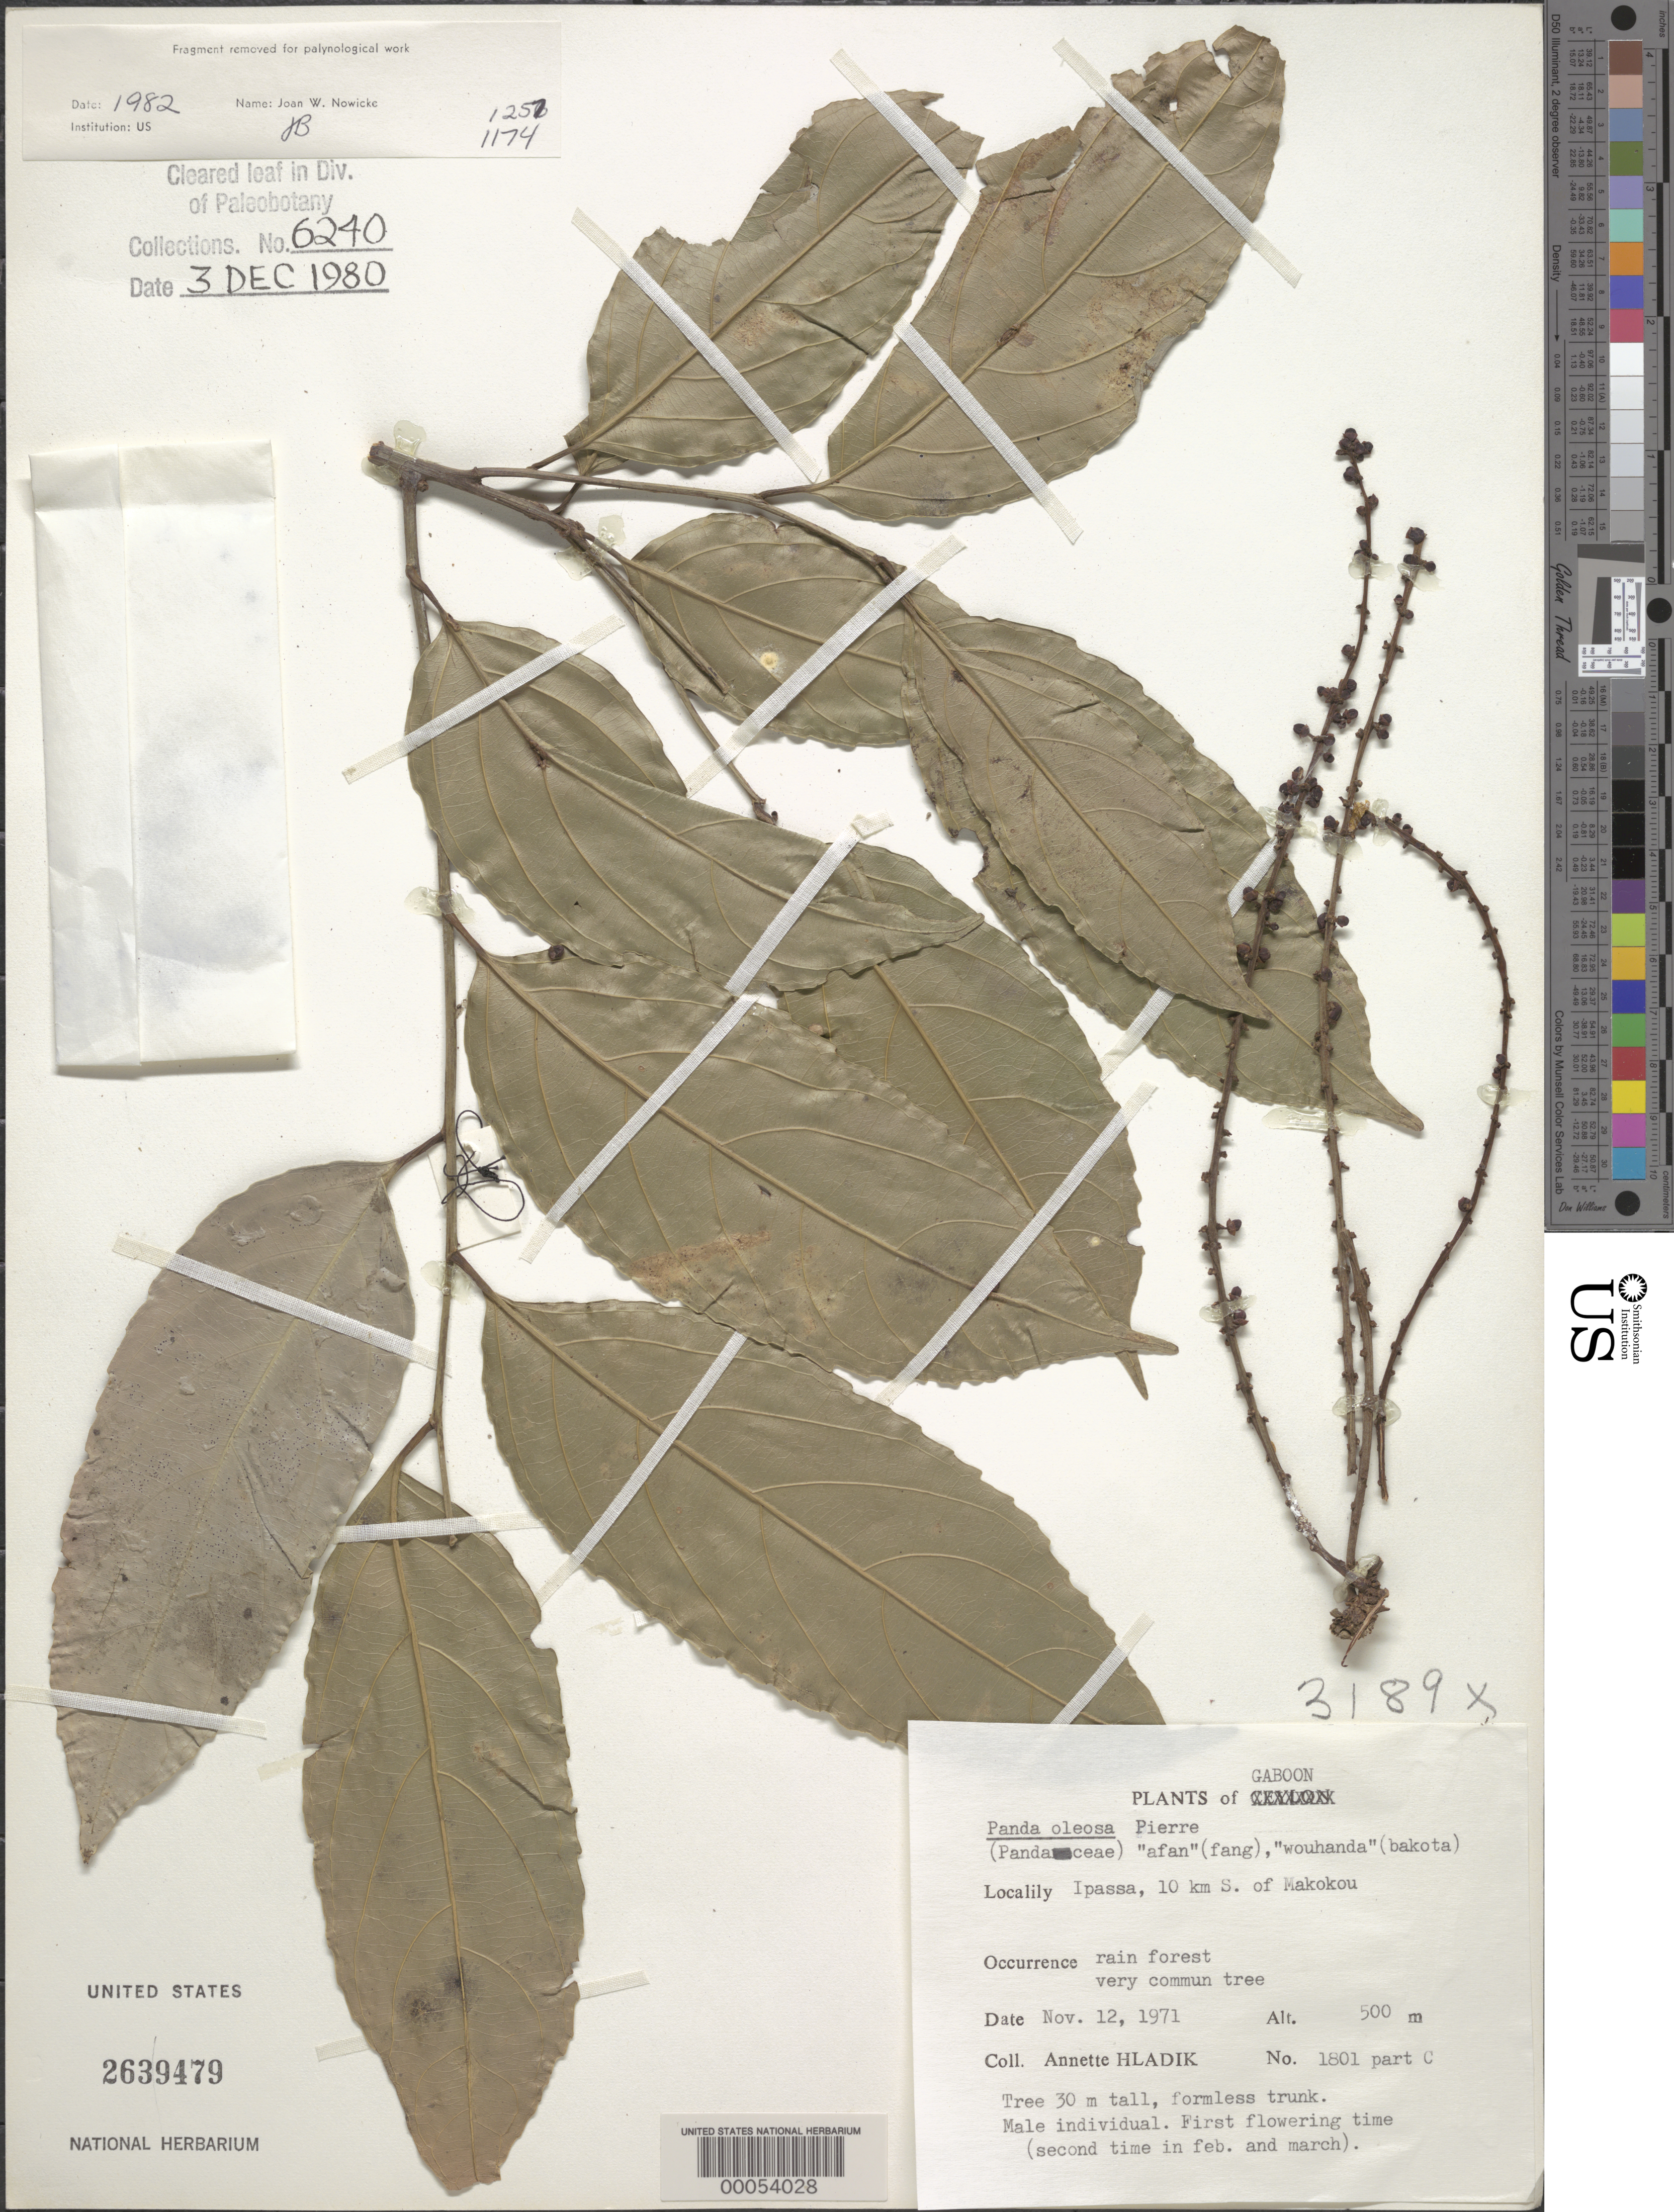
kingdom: Plantae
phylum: Tracheophyta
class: Magnoliopsida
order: Malpighiales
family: Pandaceae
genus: Panda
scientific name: Panda oleosa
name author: Pierre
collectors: A. Hladik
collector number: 1801 Part C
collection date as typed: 12 Nov 1971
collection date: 1971-11-12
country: Gabon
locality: Ipassa, 10 km S of Makokou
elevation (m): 500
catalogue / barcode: US 2639479